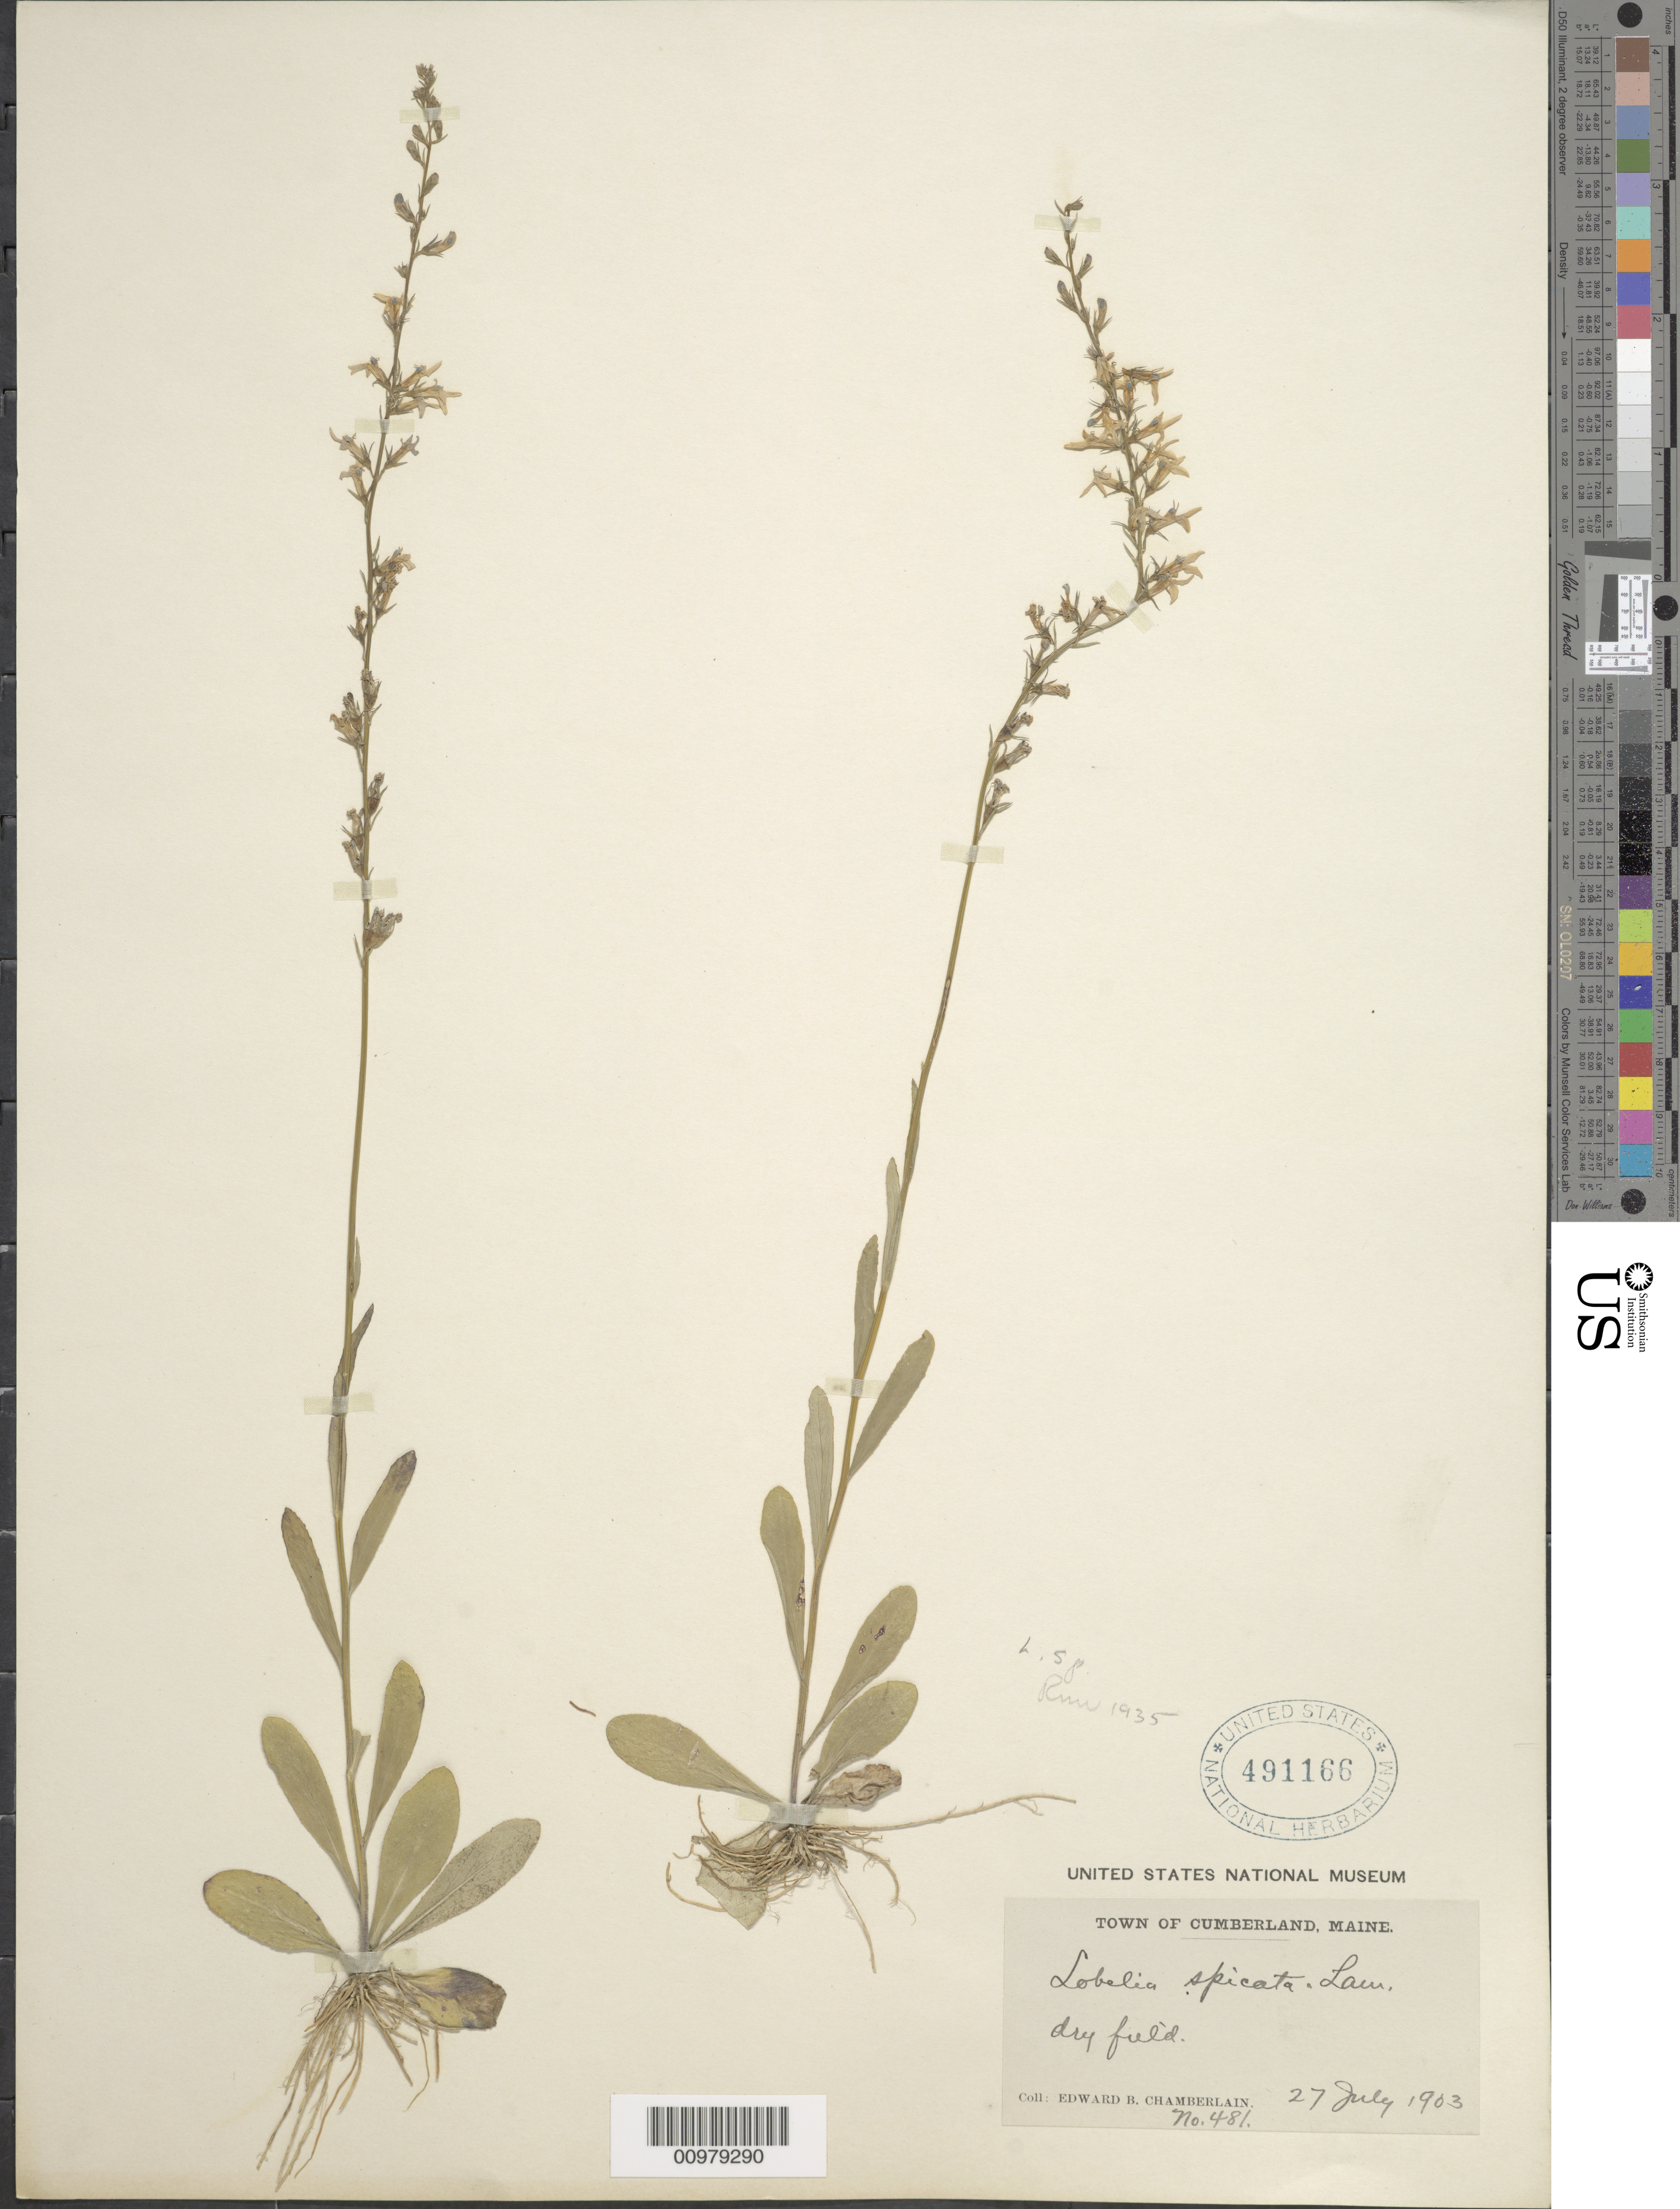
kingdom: Plantae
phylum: Tracheophyta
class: Magnoliopsida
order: Asterales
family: Campanulaceae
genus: Lobelia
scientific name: Lobelia spicata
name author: Lam.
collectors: E. Chamberlain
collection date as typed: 27 Jul 1903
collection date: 1903-07-27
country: United States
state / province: Maine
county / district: Cumberland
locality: Cumberland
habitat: dry field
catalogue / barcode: US 491166